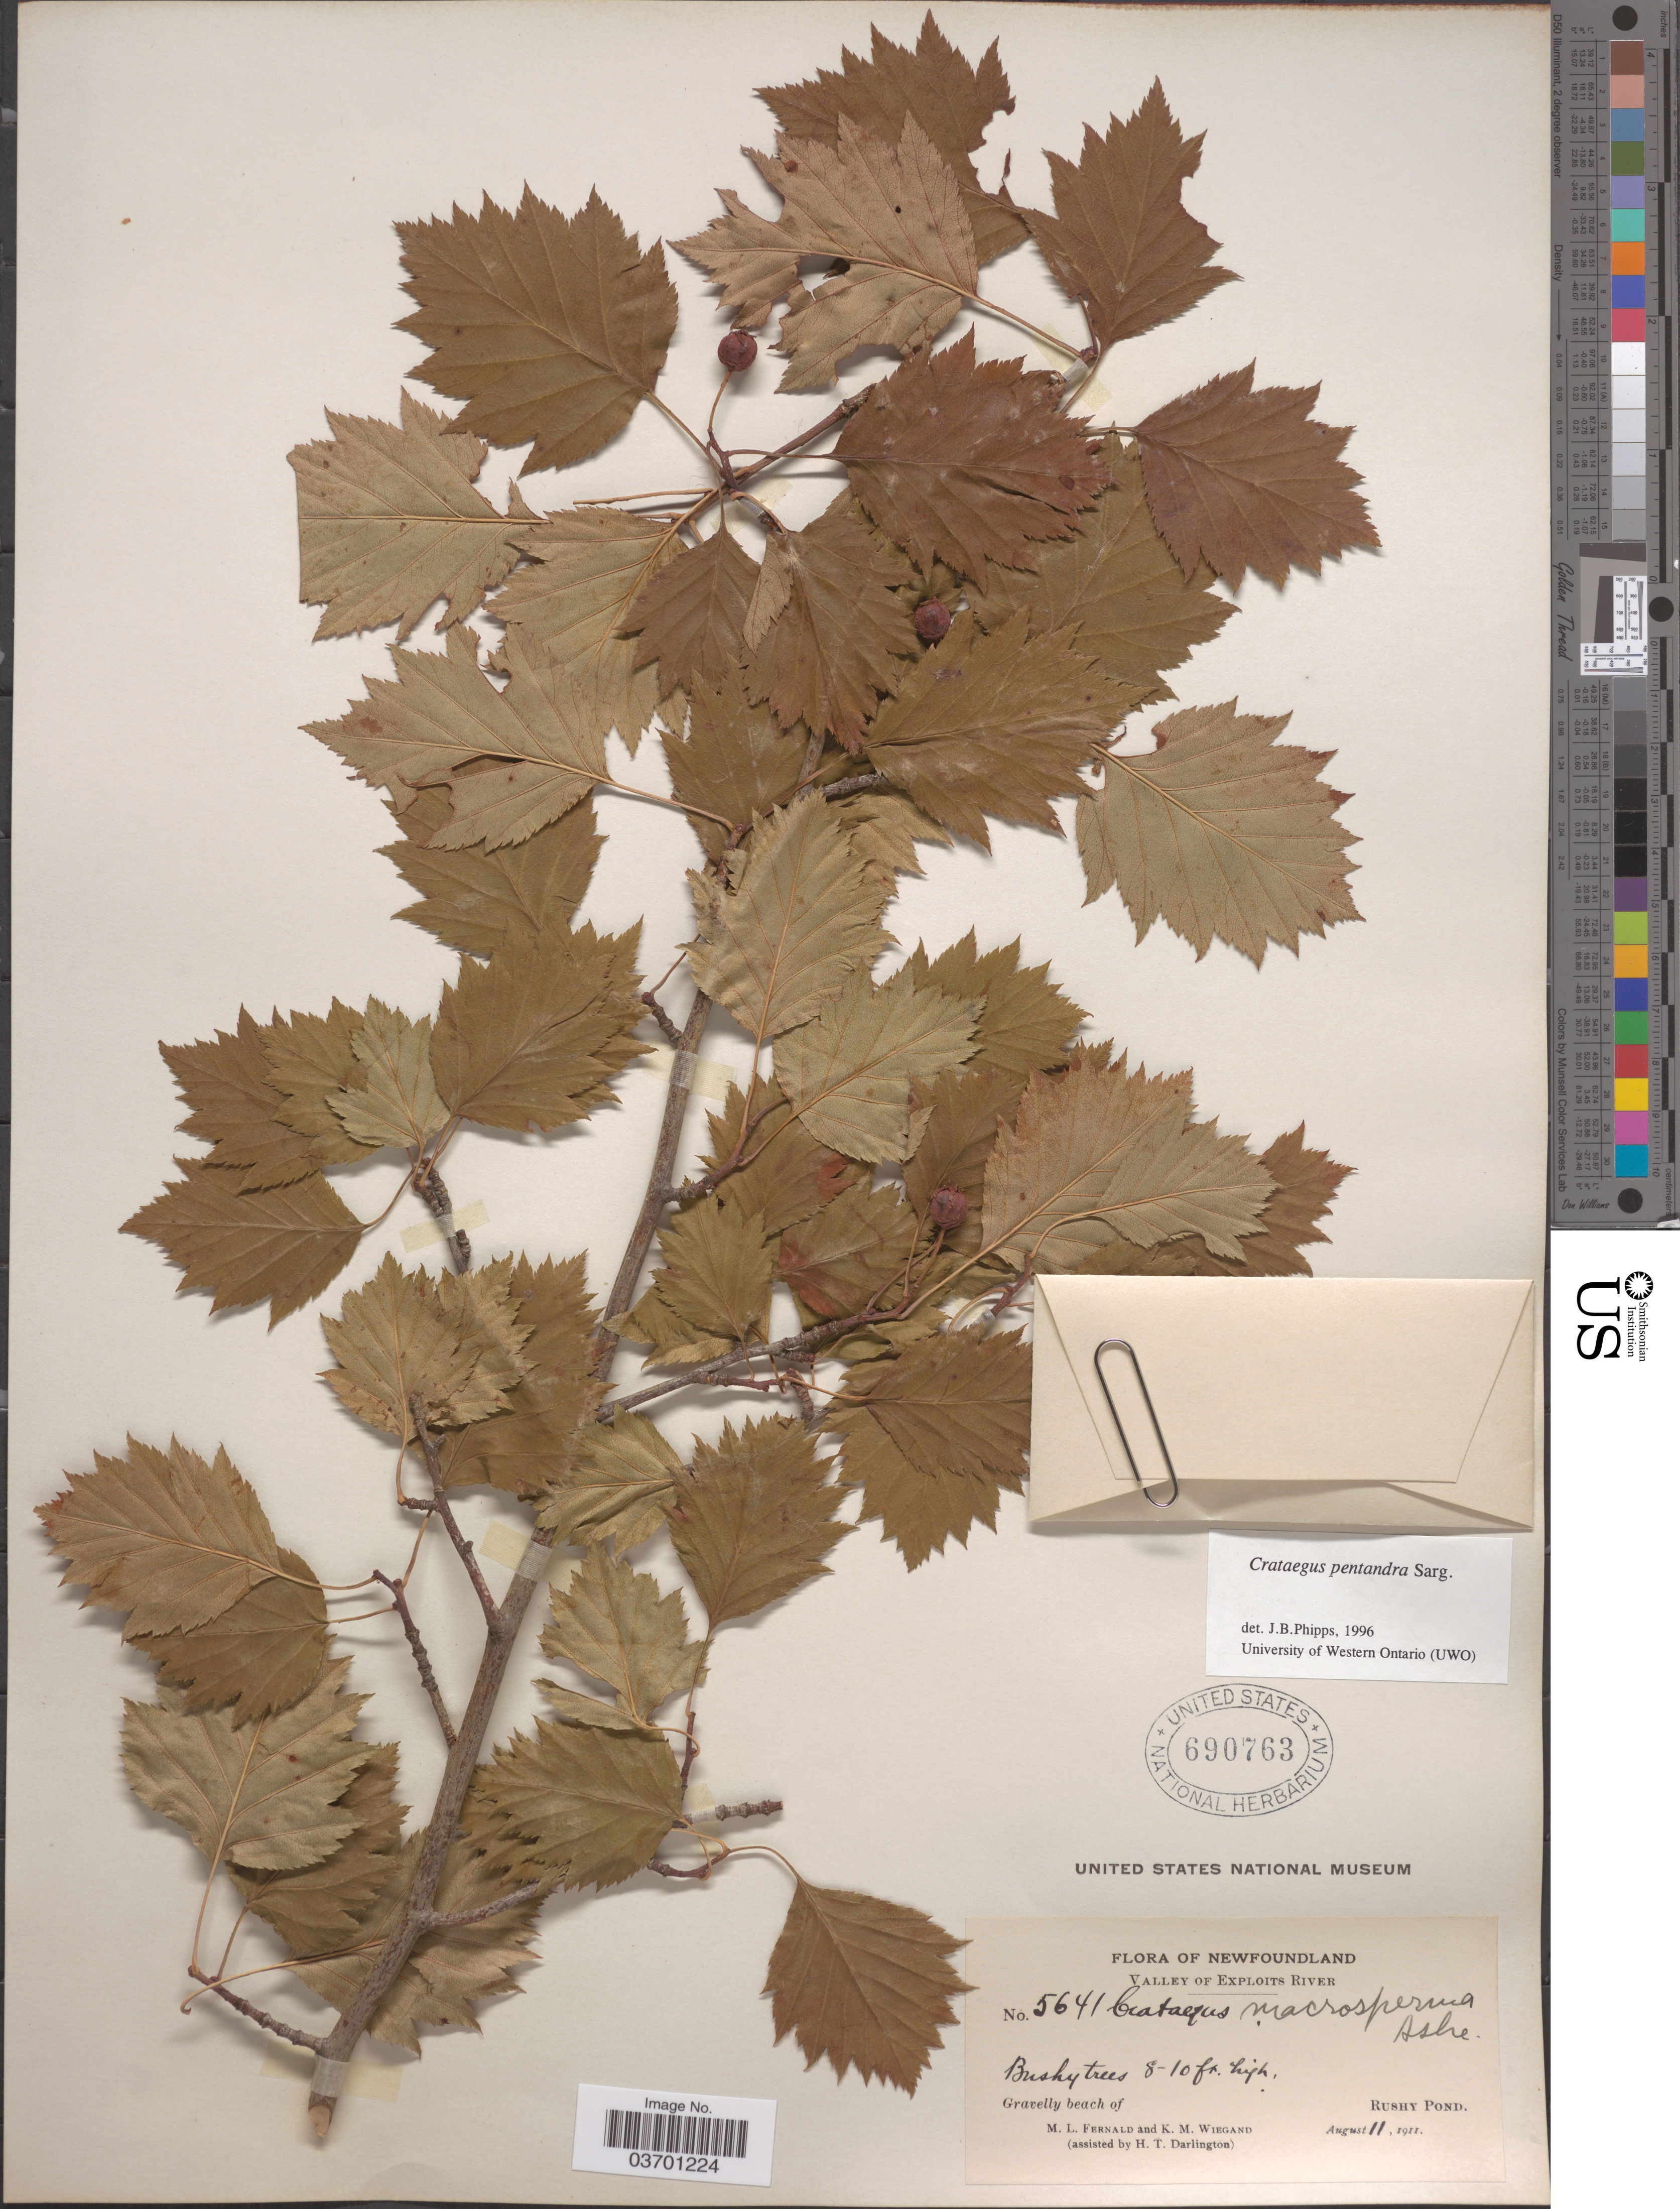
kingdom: Plantae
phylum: Tracheophyta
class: Magnoliopsida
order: Rosales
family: Rosaceae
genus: Crataegus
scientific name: Crataegus pentandra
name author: Sarg.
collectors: M. L. Fernald, K. M. Wiegand & H. Darlington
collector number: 5641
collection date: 1911-08-11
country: Canada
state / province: Newfoundland and Labrador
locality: Valley of Exploits River. Rushy Pond.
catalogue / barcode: US 690763